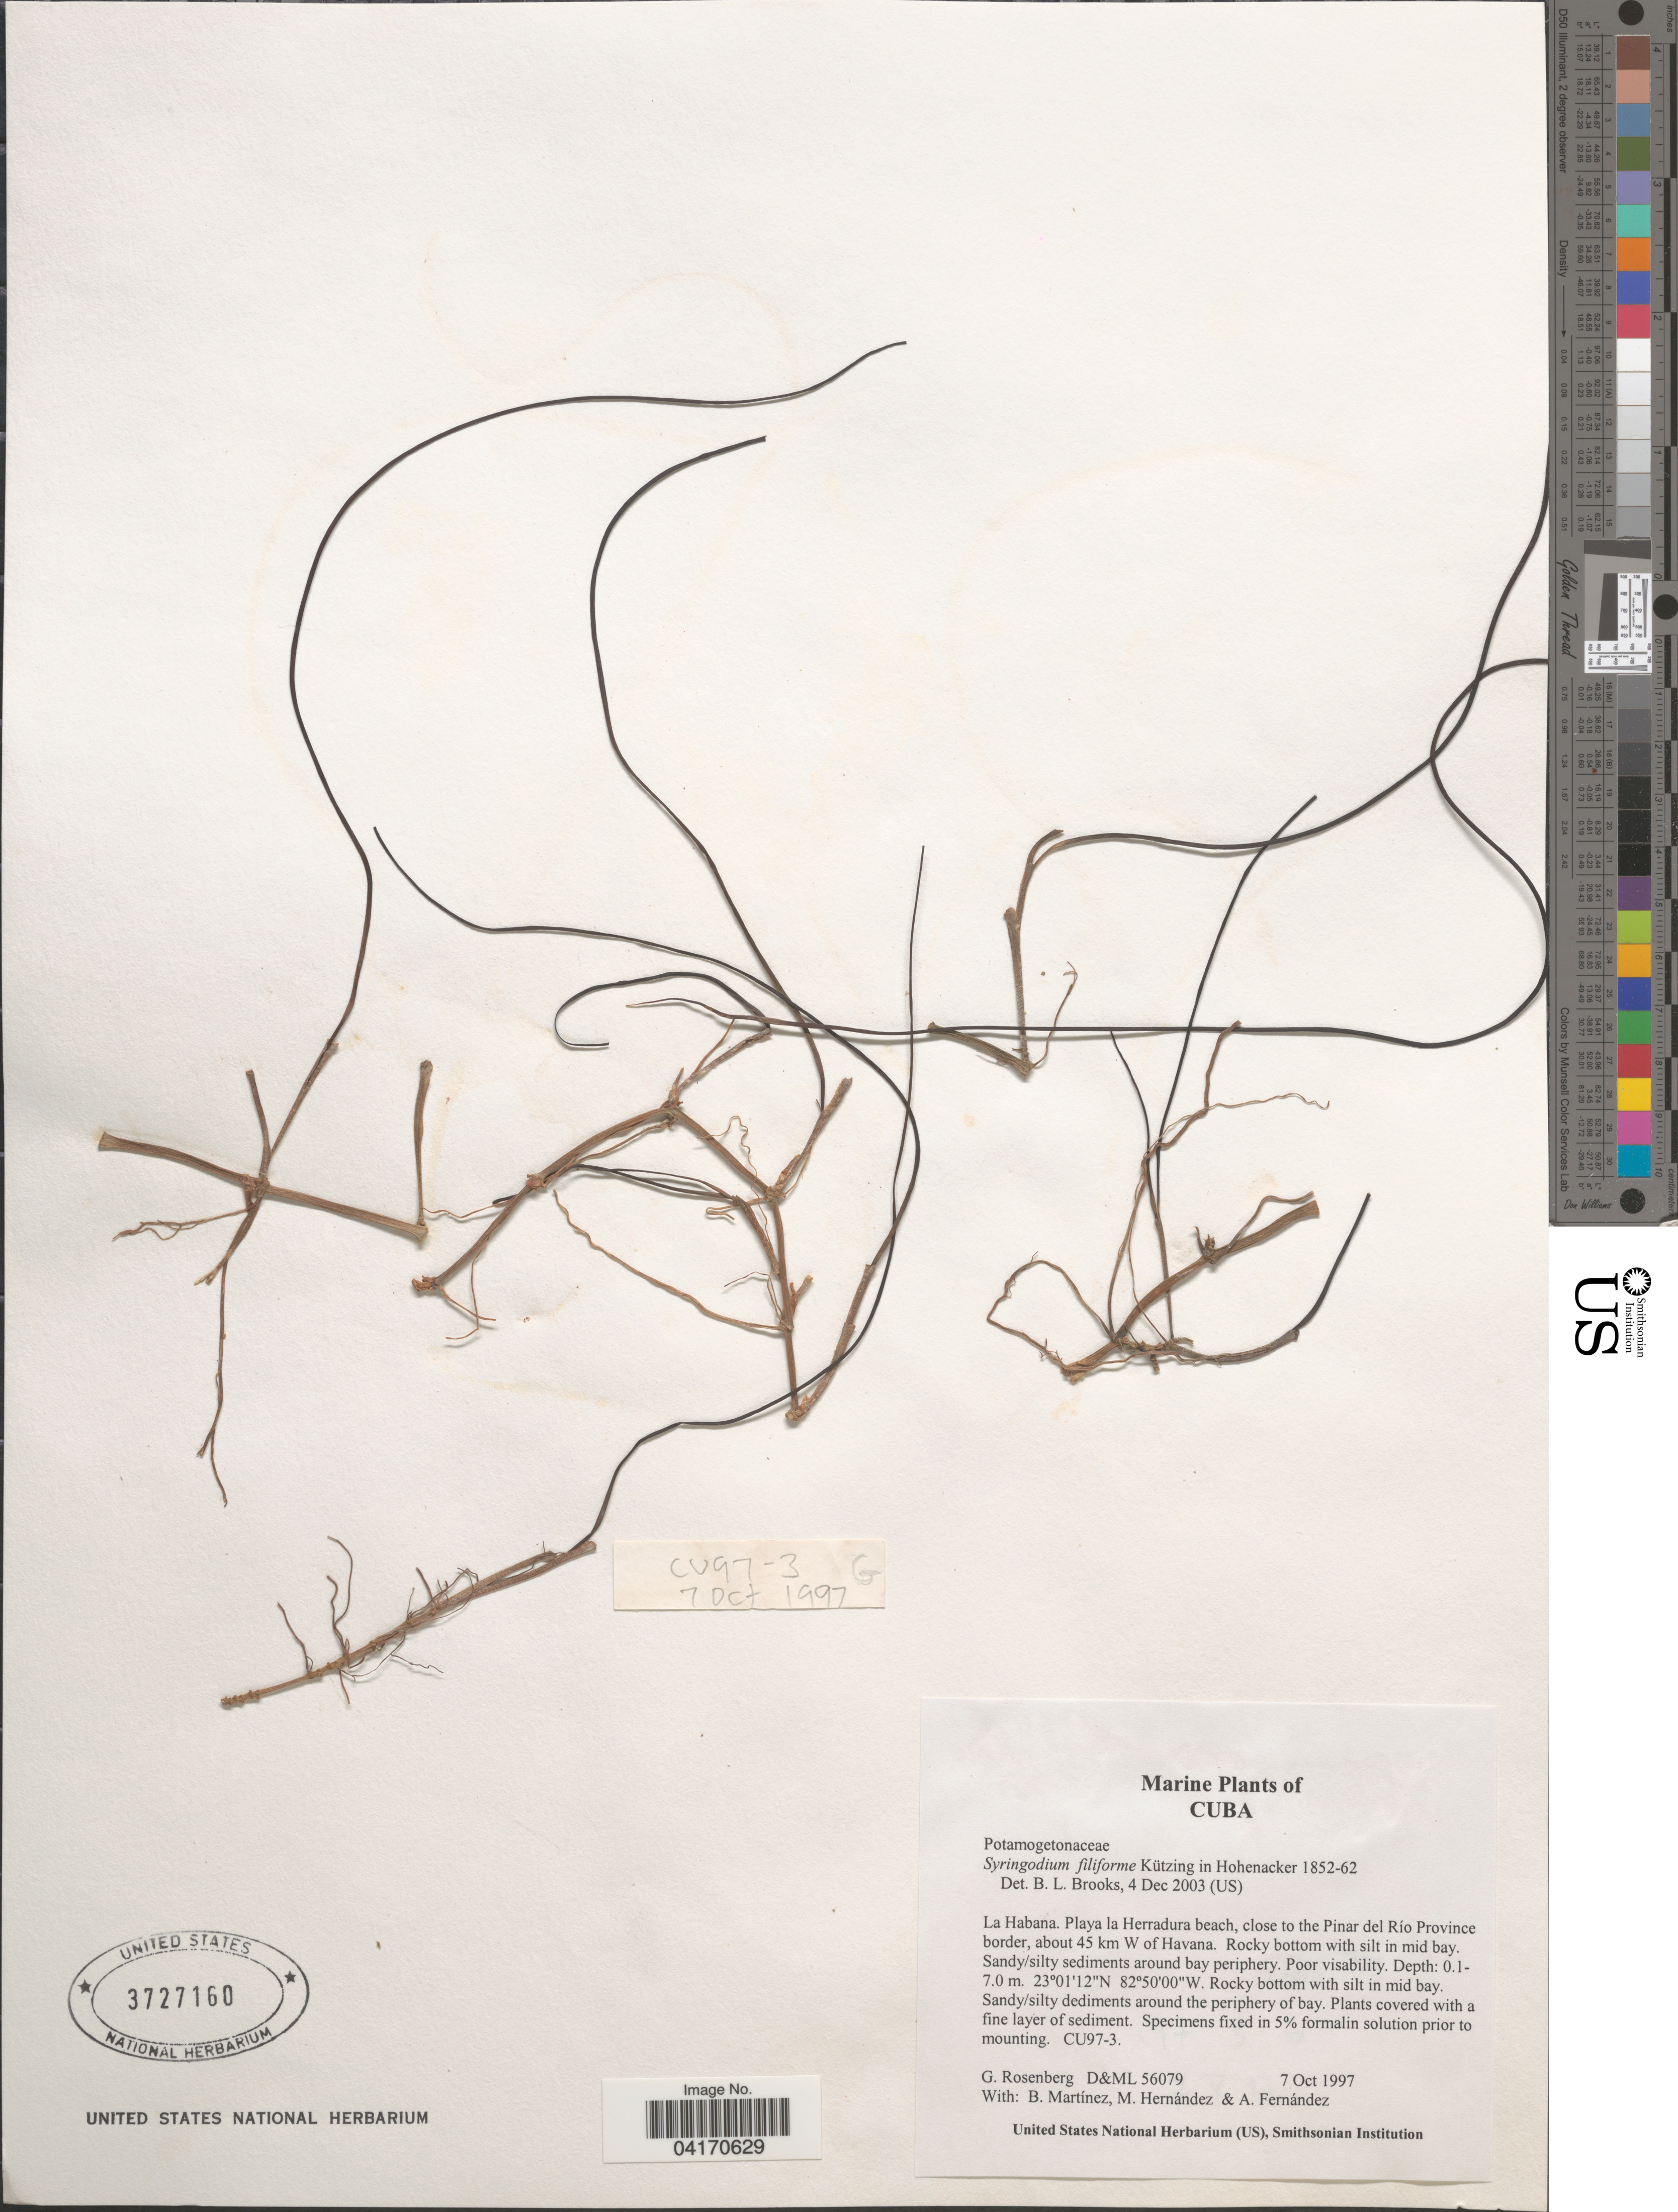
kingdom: Plantae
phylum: Tracheophyta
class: Liliopsida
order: Alismatales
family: Cymodoceaceae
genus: Syringodium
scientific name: Syringodium filiforme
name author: Kütz.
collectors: G. Rosenberg, B. Martinez, M. Hernandez & A. Fernández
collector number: D&ML 56079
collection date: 1997-10-07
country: Cuba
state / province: La Habana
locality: Playa la Herradura beach, close to the Pinar del Río Province border, about 45 km W of Havana.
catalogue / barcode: US 3727160